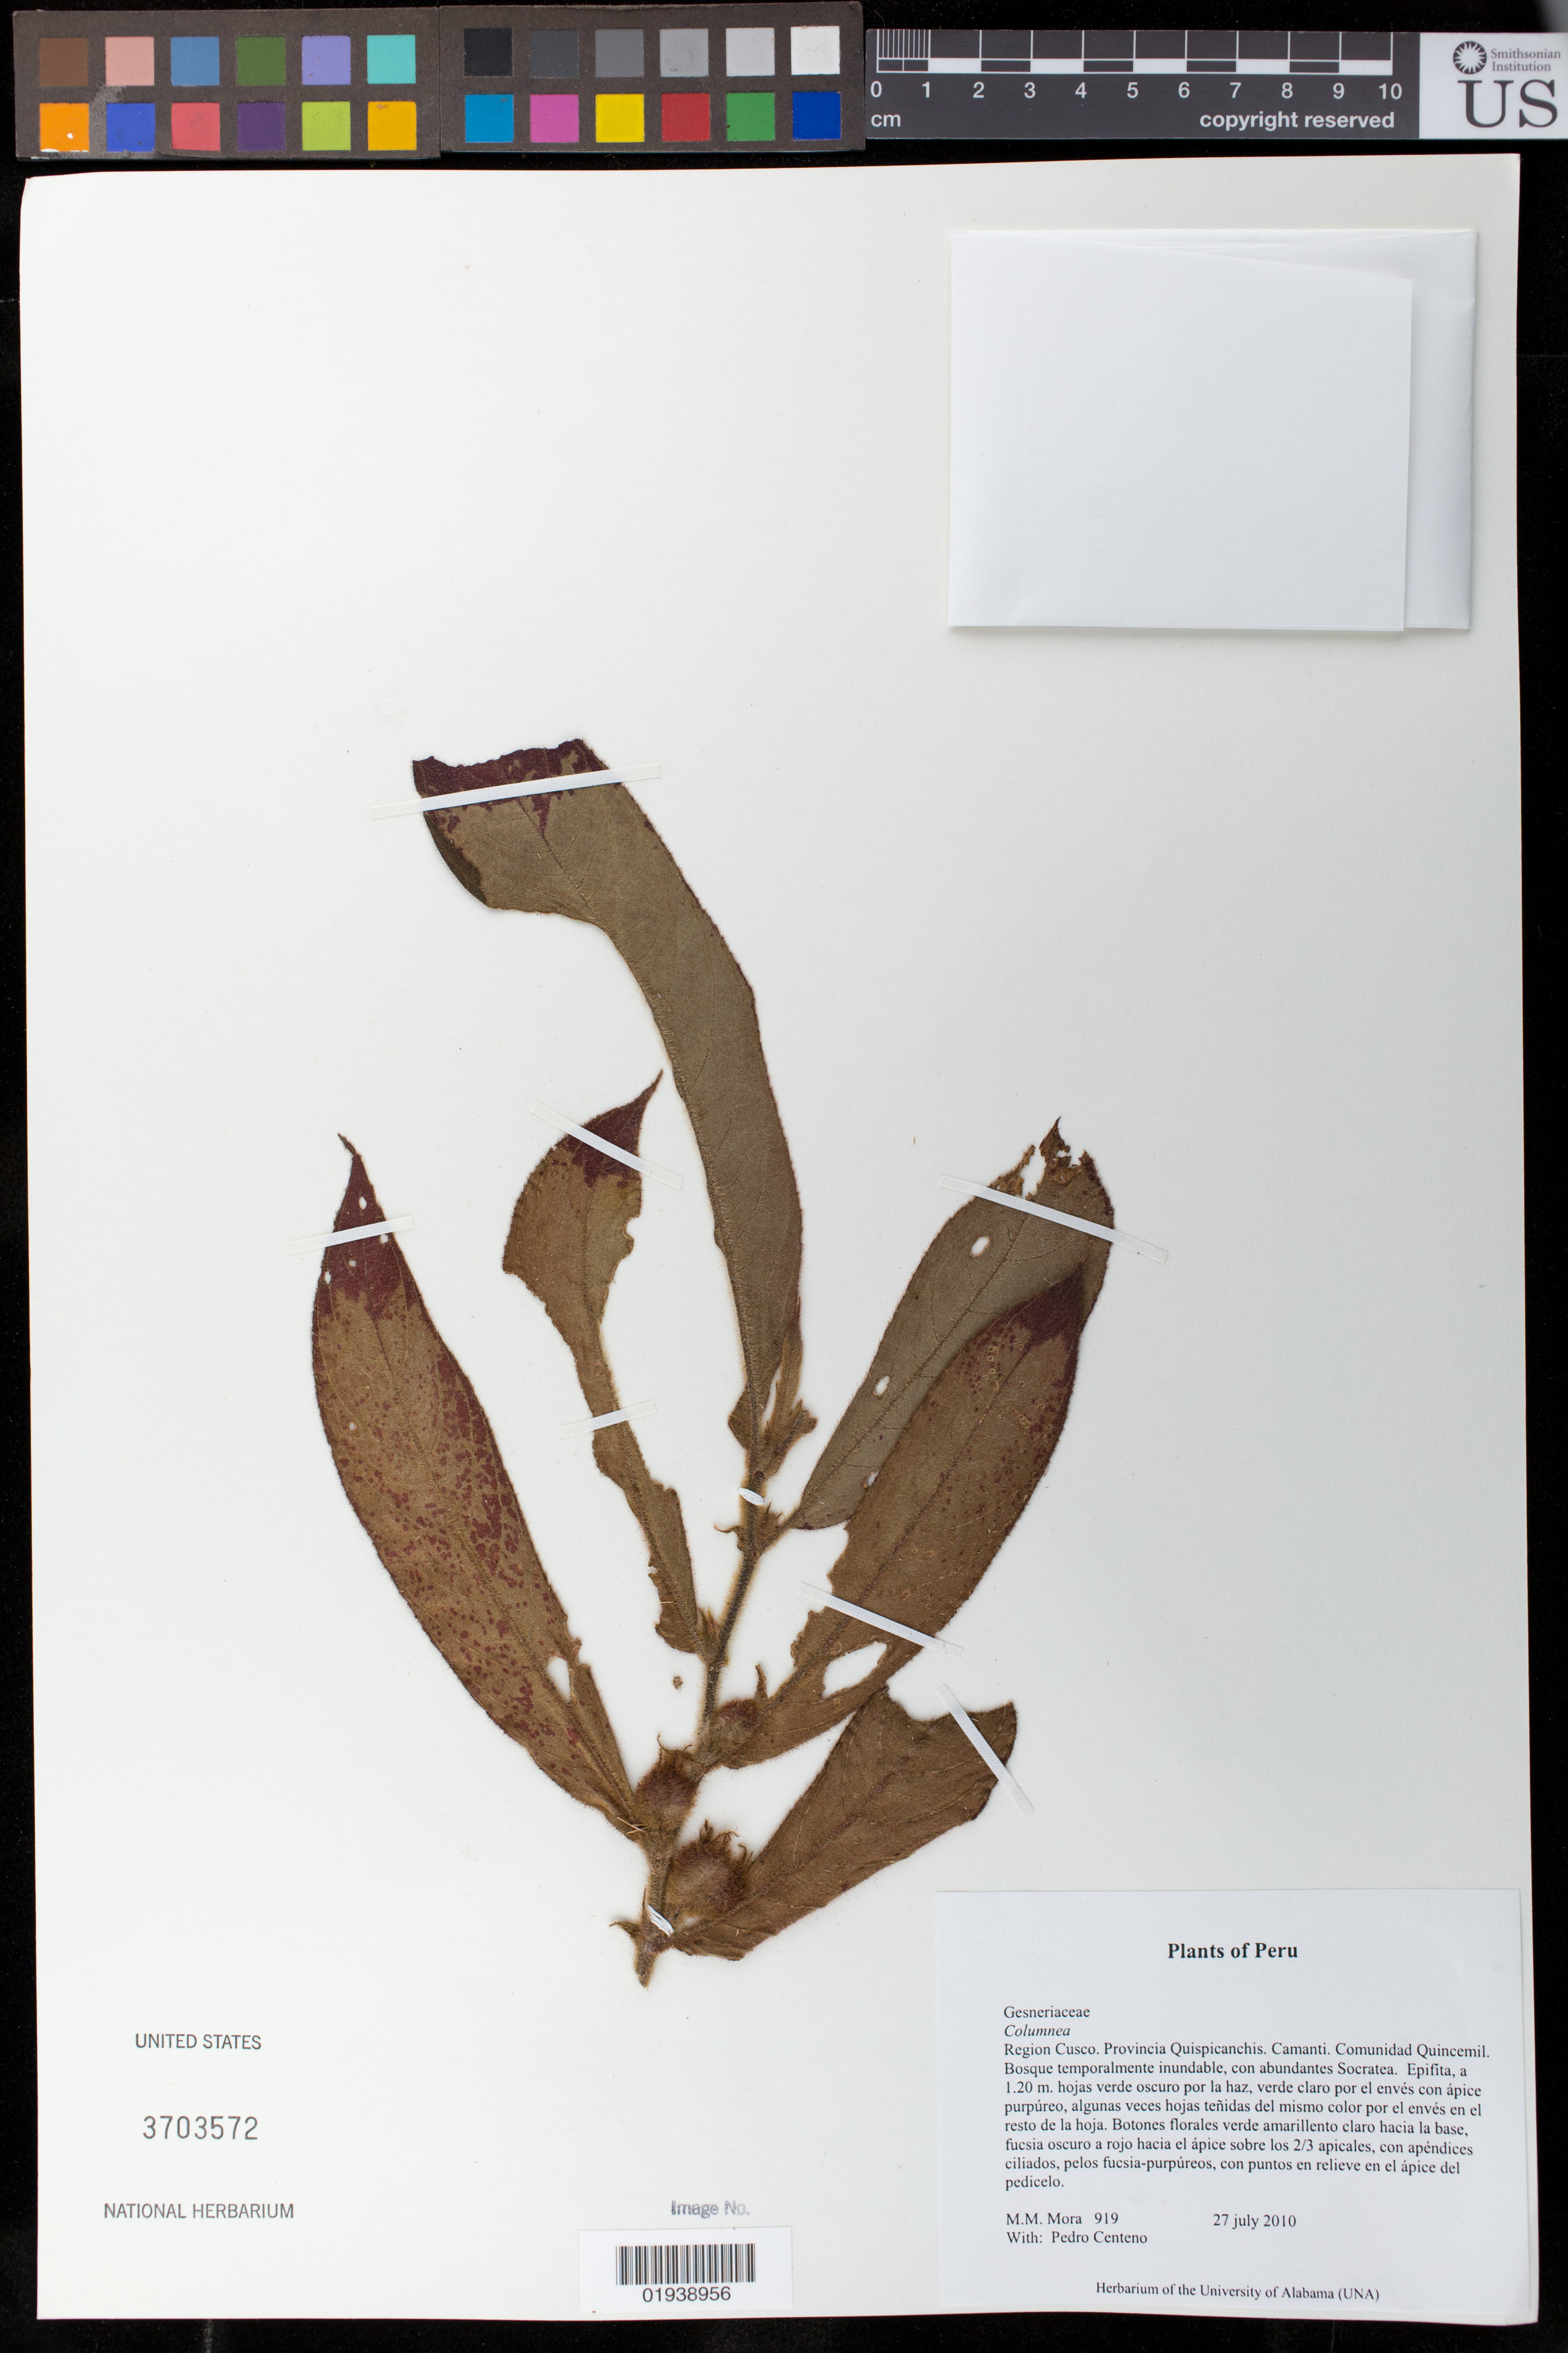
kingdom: Plantae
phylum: Tracheophyta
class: Magnoliopsida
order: Lamiales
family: Gesneriaceae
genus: Columnea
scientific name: Columnea sp.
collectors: M. M. Mora & P. Centeno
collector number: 919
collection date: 2010-07-27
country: Peru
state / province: Cusco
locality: Provinica Quispicanchis. Camanti. Comunidad Quincemil.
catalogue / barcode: US 3703572